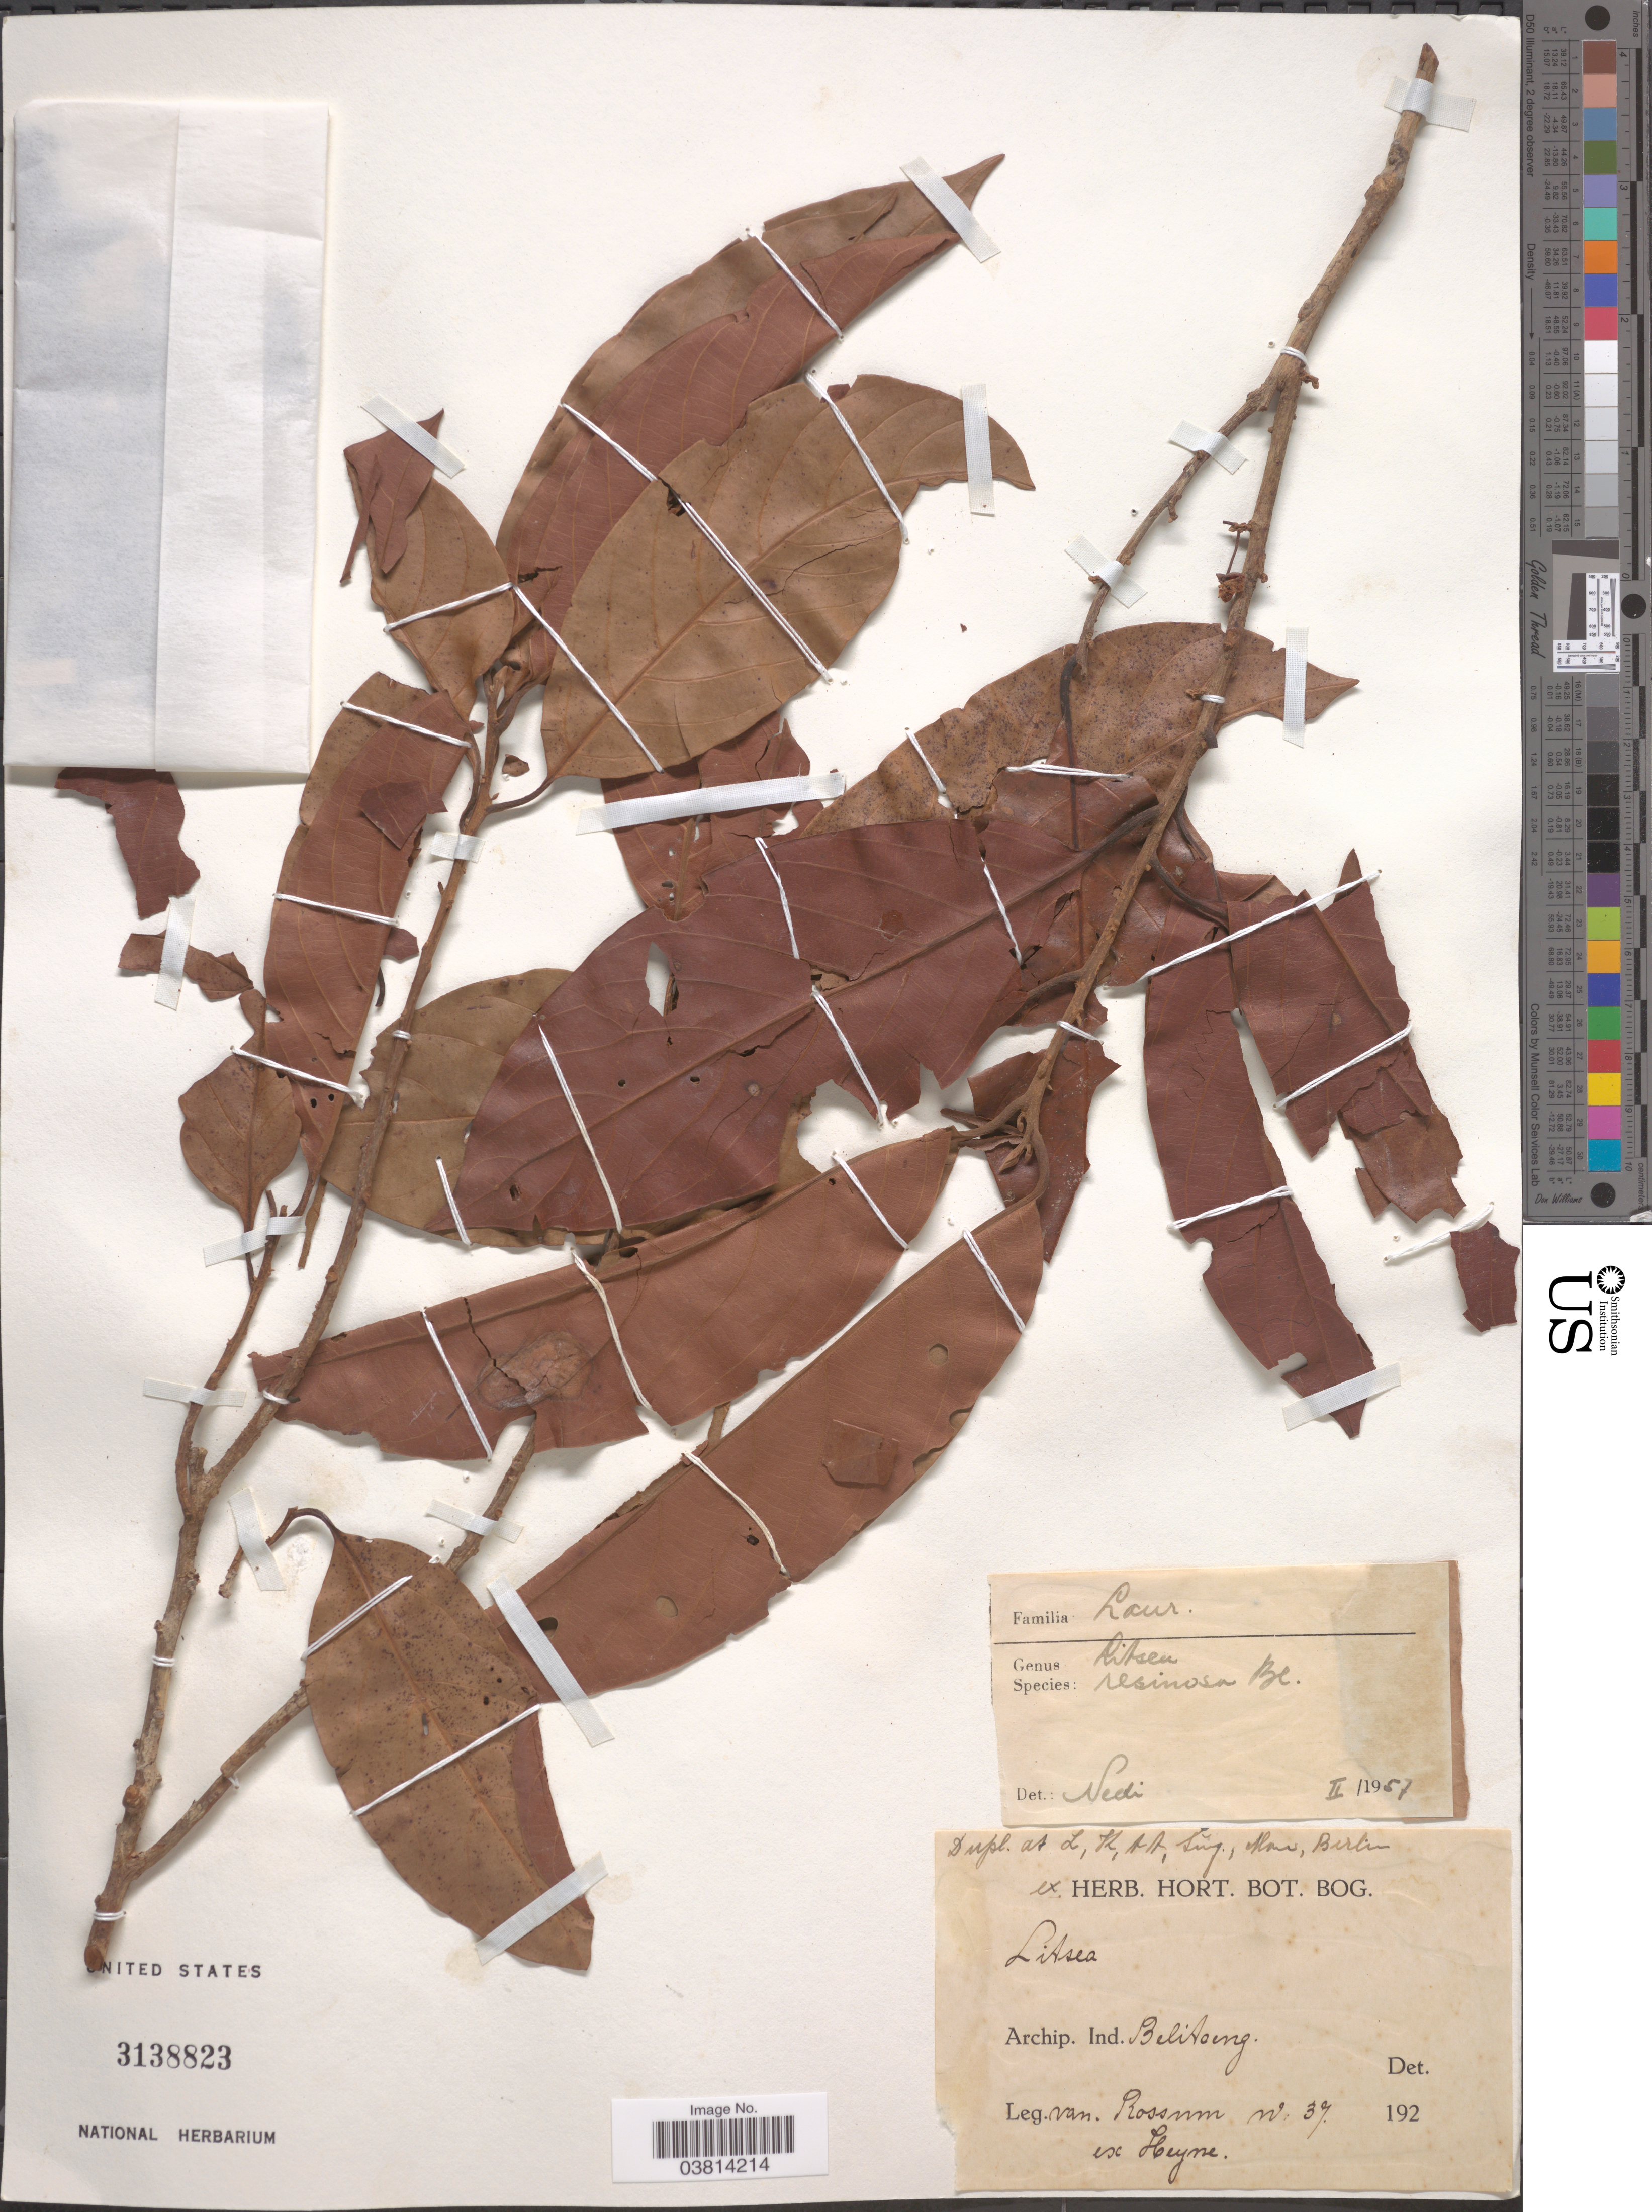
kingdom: Plantae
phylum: Tracheophyta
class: Magnoliopsida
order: Laurales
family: Lauraceae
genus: Litsea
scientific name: Litsea resinosa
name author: Blume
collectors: Van Rossum & Heyne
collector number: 37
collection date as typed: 192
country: Indonesia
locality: Archip. Ind. Belitoeng.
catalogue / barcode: US 3138823